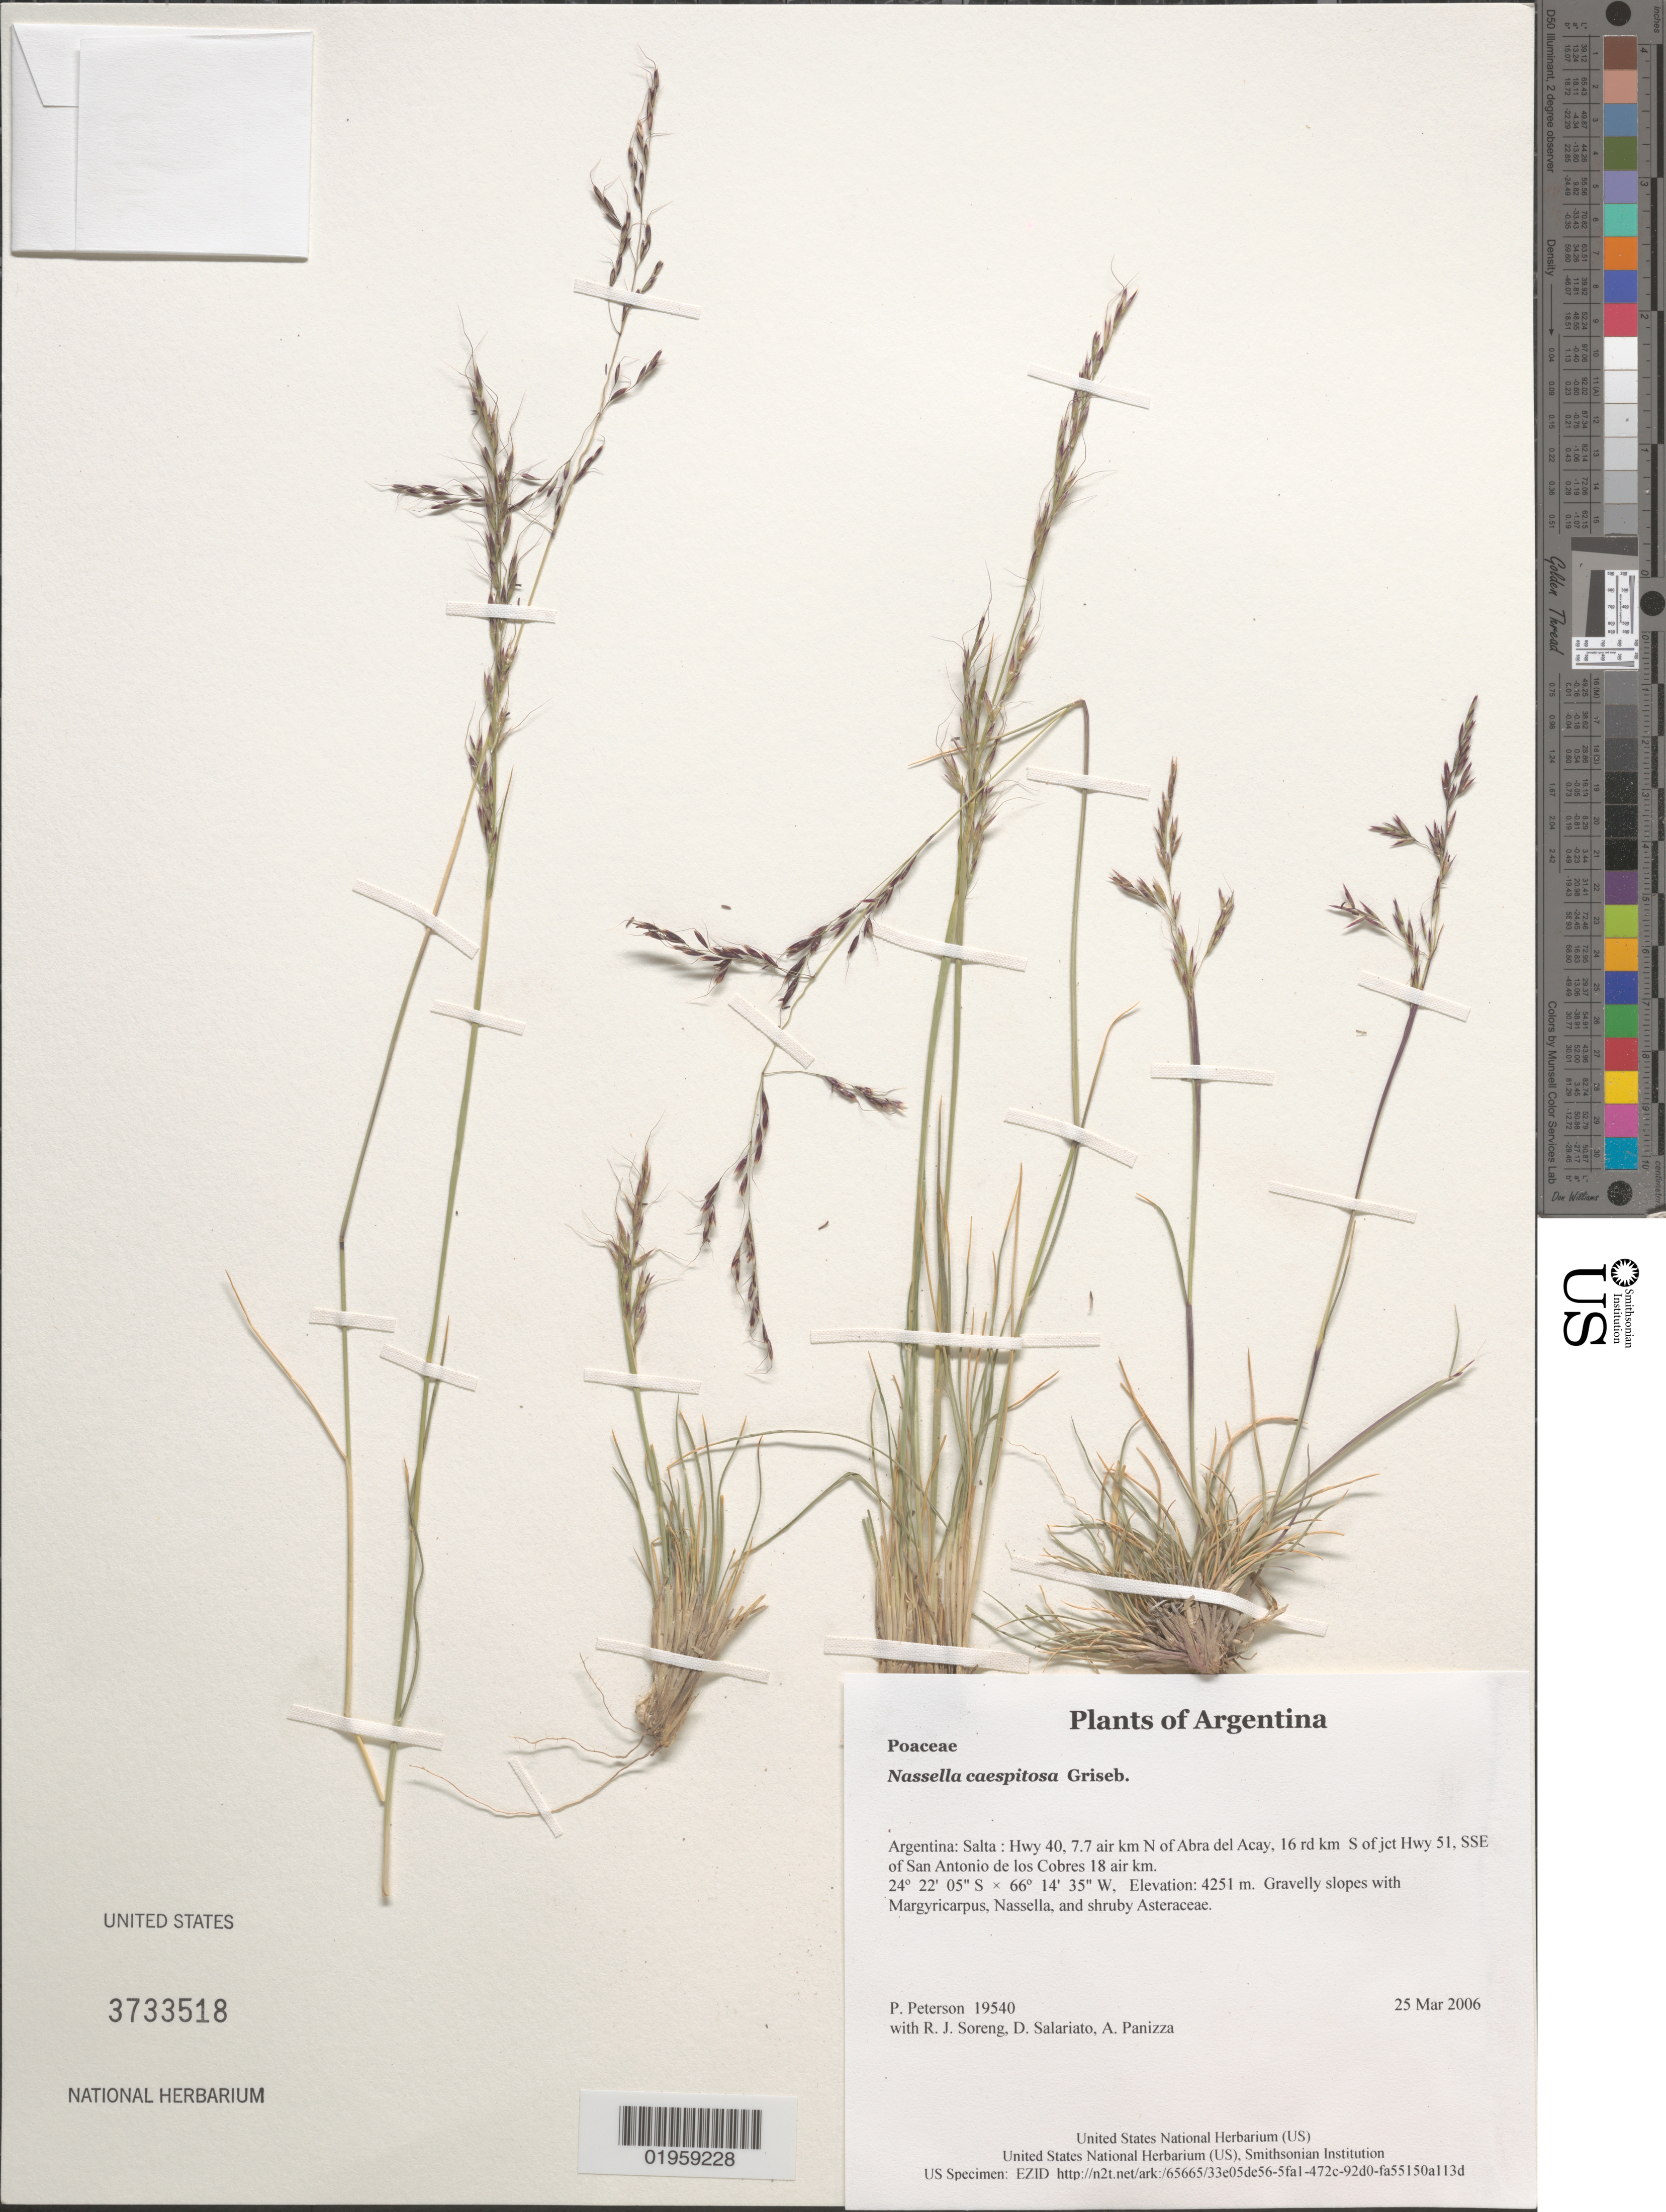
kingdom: Plantae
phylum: Tracheophyta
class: Liliopsida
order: Poales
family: Poaceae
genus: Nassella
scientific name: Nassella caespitosa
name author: Griseb.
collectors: P. M. Peterson, R. J. Soreng, D. Salariato & A. Panizza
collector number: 19540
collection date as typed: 25 Mar 2006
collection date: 2006-03-25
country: Argentina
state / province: Salta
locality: Hwy 40, 7.7 air km N of Abra del Acay, 16 rd km S of jct Hwy 51, SSE of San Antonio de los Cobres 18 air km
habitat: Gravelly slopes with Margyricarpus, Nassella, and shruby Asteraceae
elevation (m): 4251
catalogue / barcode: US 3733518